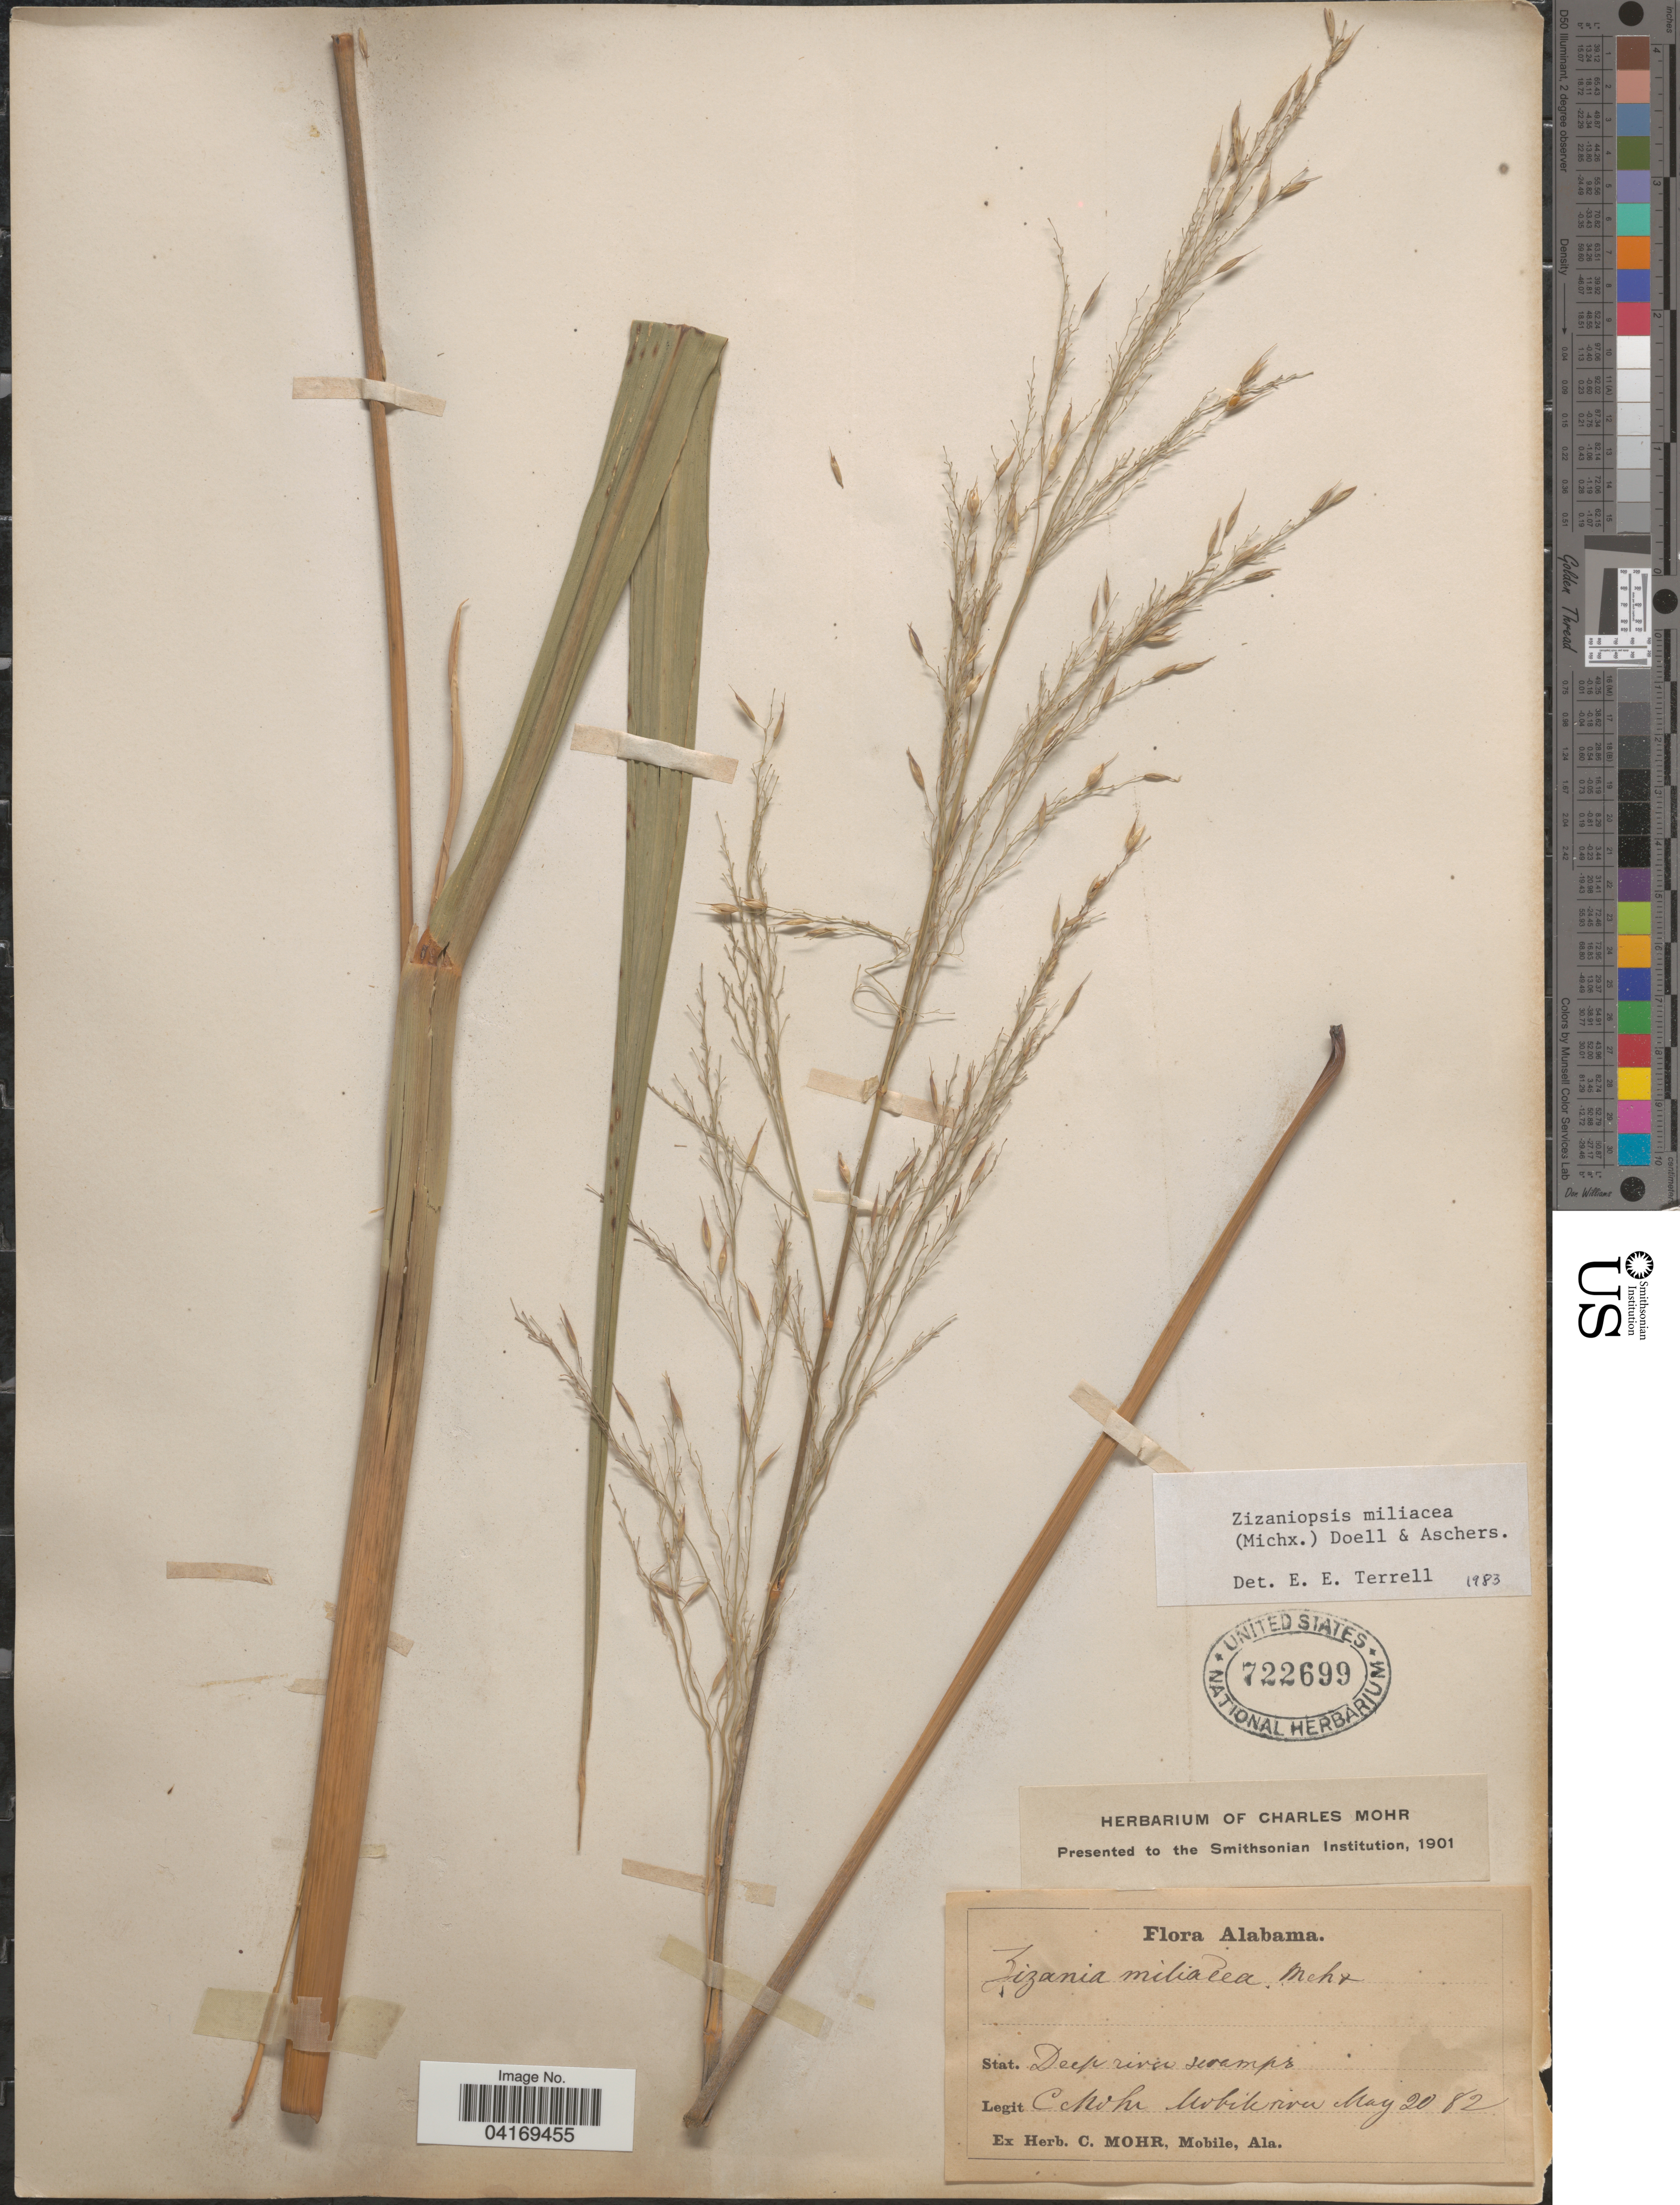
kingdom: Plantae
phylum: Tracheophyta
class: Liliopsida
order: Poales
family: Poaceae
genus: Zizaniopsis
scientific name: Zizaniopsis miliacea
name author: (Michx.) Döll & Asch.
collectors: Mohr, C. T. (herbarium)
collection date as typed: Transcribed d/m/y: 20/5/82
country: United States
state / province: Alabama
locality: Mobile river.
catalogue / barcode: US 722699